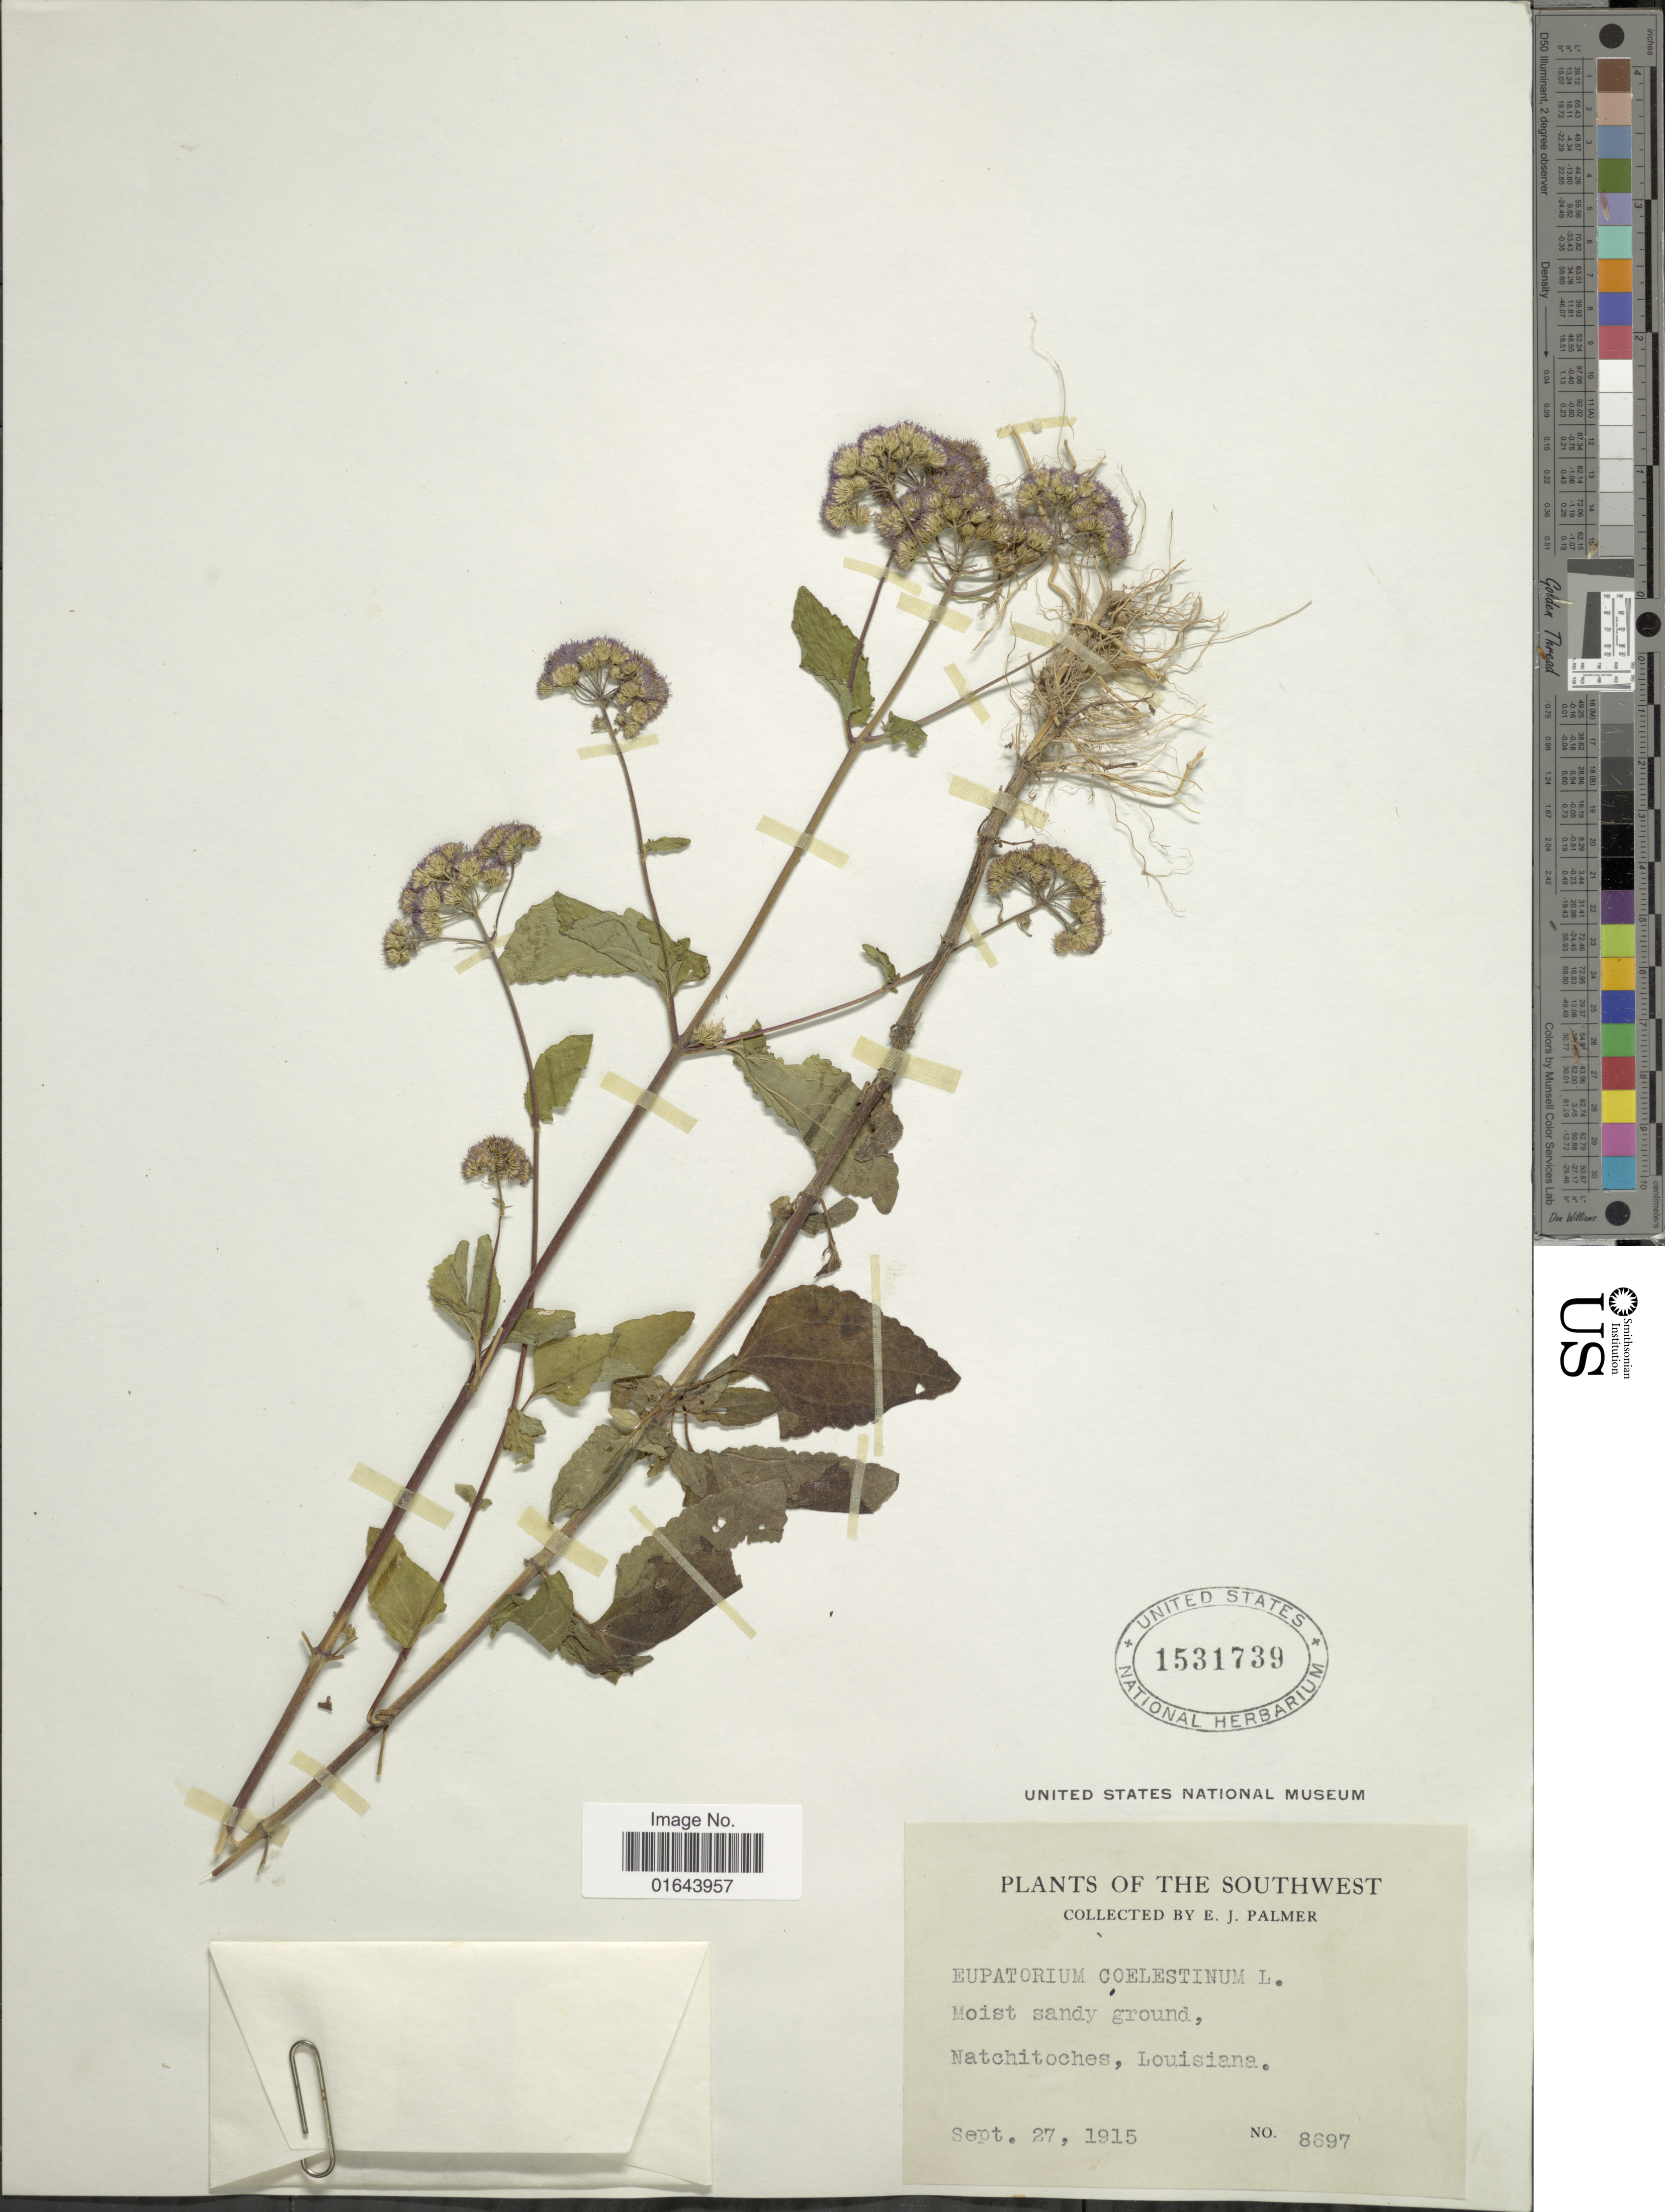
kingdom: Plantae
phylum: Tracheophyta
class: Magnoliopsida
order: Asterales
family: Asteraceae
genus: Conoclinium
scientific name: Conoclinium coelestinum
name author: (L.) DC.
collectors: E. J. Palmer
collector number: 8697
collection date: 1915-09-27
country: United States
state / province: Louisiana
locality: Southwest. Natchitoches, Louisiana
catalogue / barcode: US 1531739